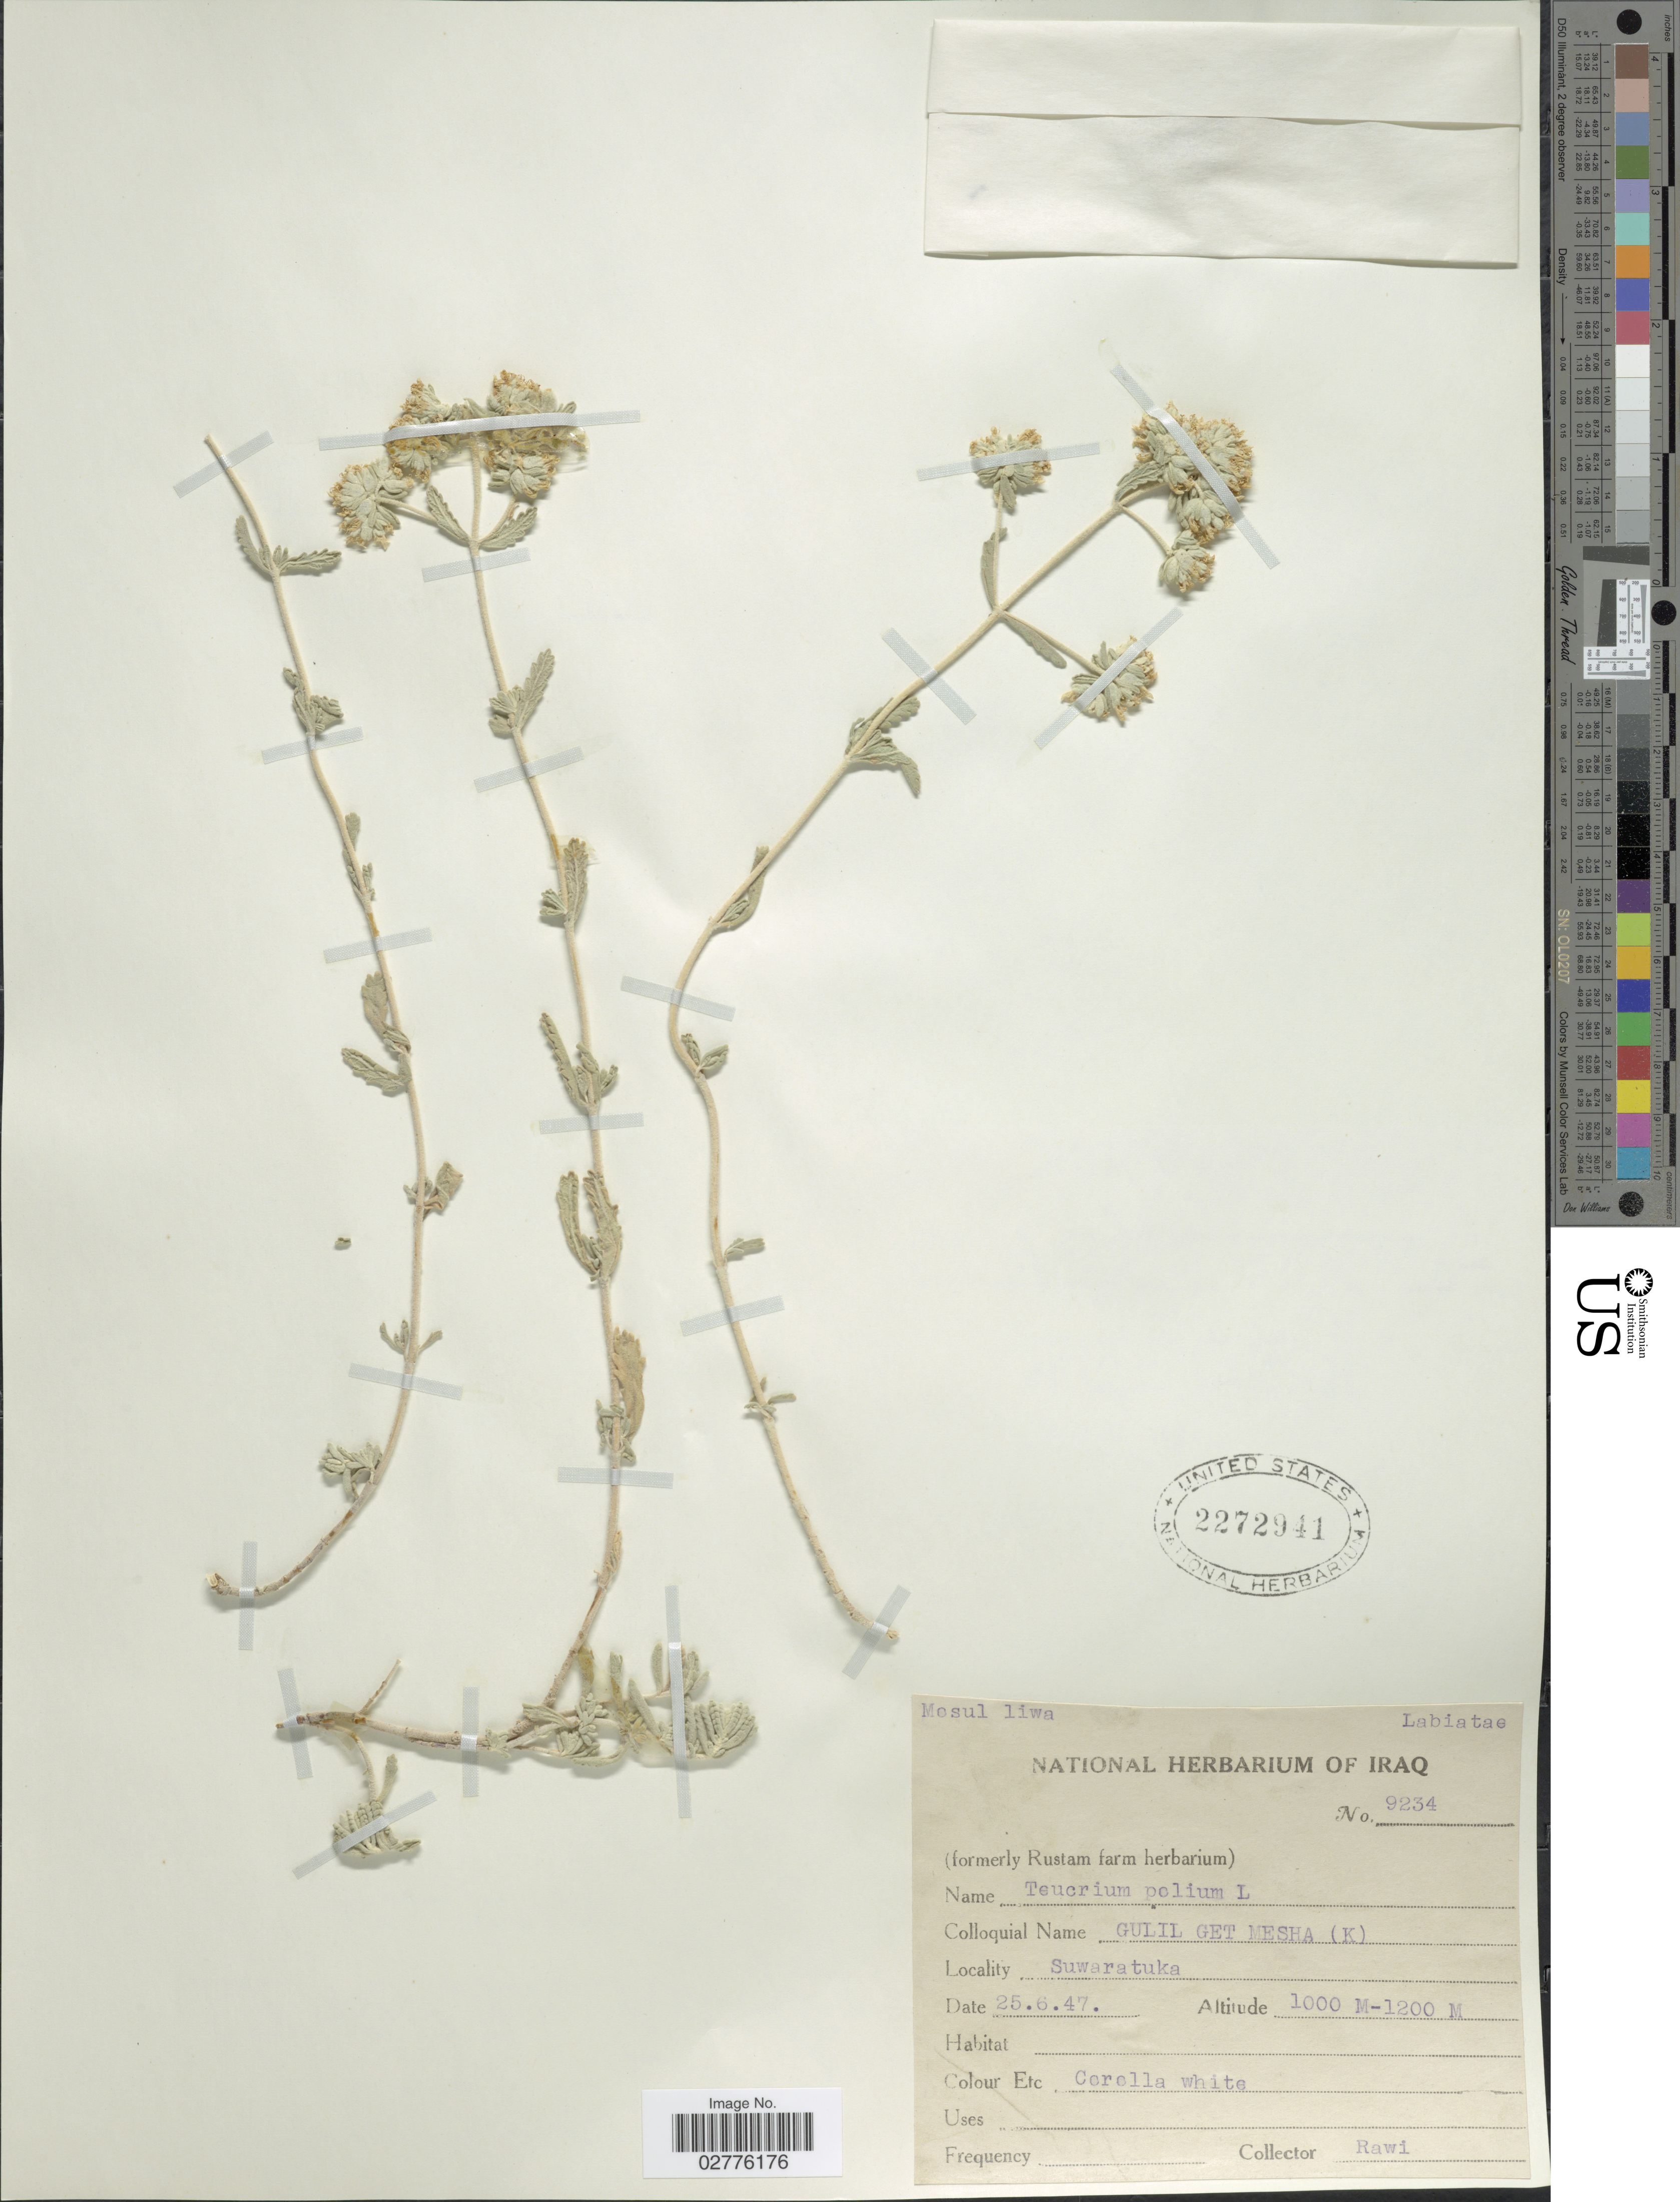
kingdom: Plantae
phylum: Tracheophyta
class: Magnoliopsida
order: Lamiales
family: Lamiaceae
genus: Teucrium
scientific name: Teucrium polium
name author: L.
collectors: -. Rawi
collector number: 9234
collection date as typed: Transcribed d/m/y: 25/6/47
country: Iraq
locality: Suwaratuka, Mosul liwa.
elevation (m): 1000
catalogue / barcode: US 2272941